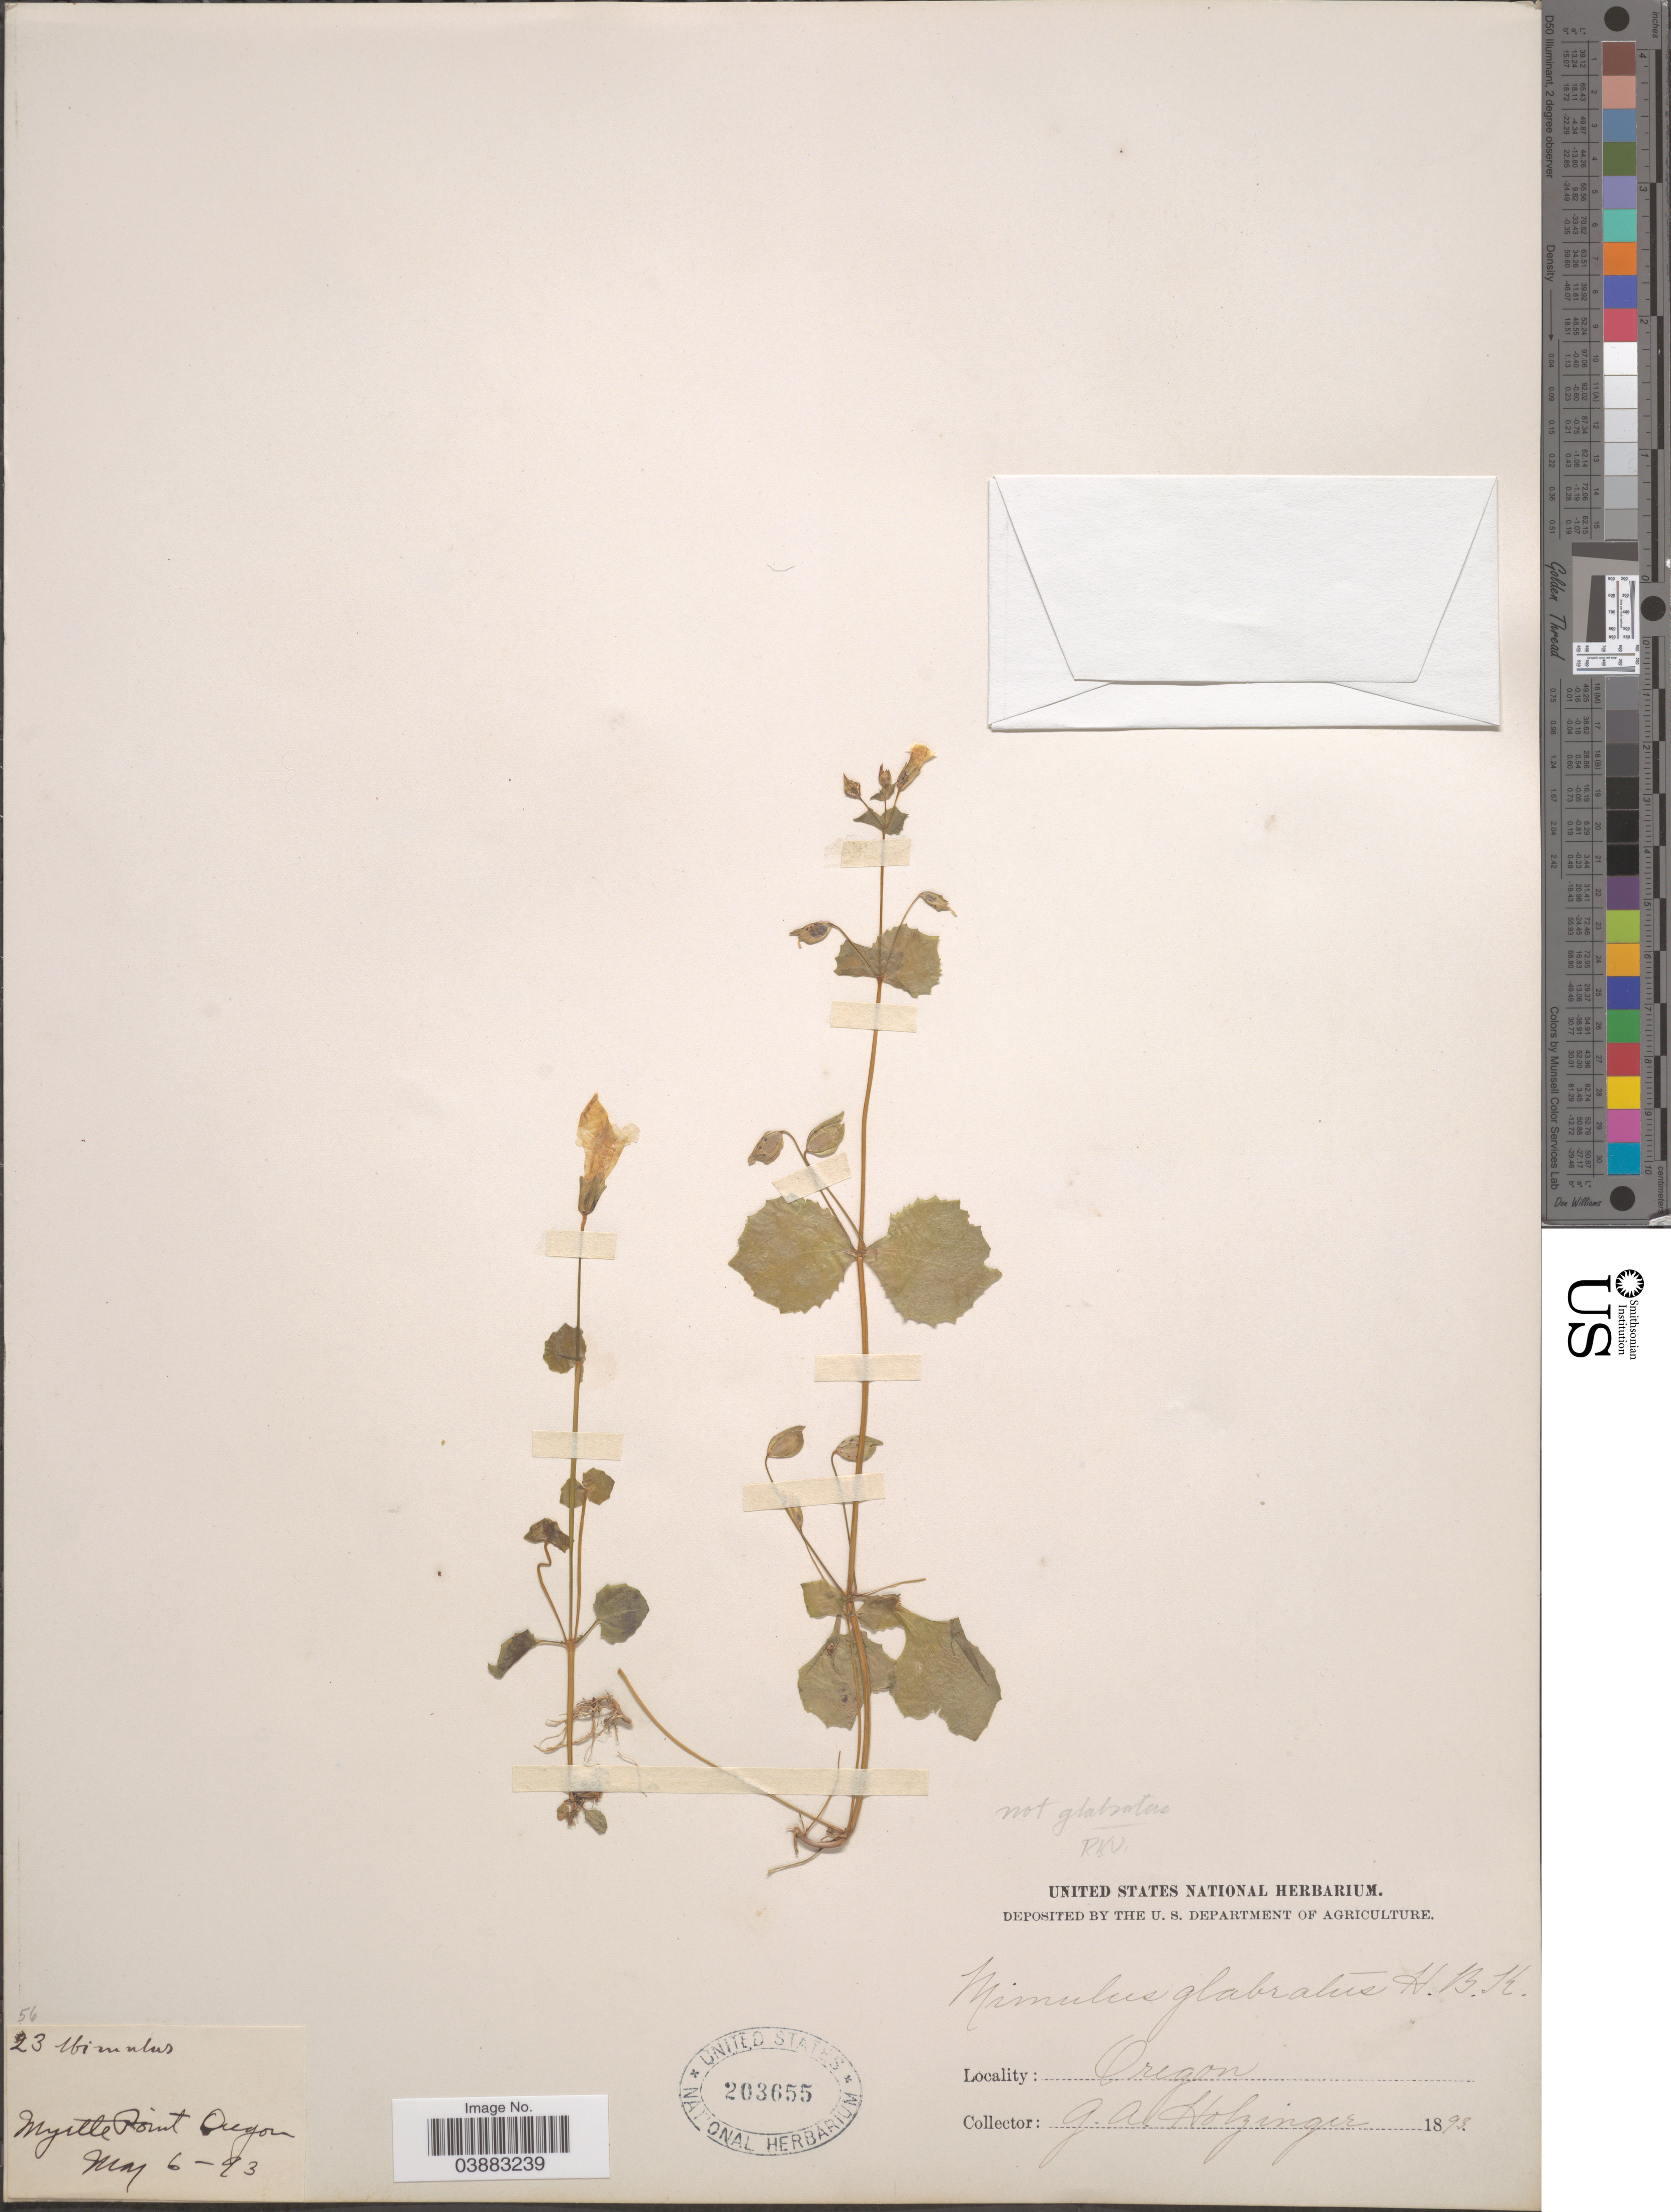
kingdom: Plantae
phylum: Tracheophyta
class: Magnoliopsida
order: Lamiales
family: Phrymaceae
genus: Mimulus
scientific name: Mimulus sp.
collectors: G. A. Holzinger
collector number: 23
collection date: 1893-05-06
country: United States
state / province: Oregon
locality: Myrtle Point.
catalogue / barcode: US 203655